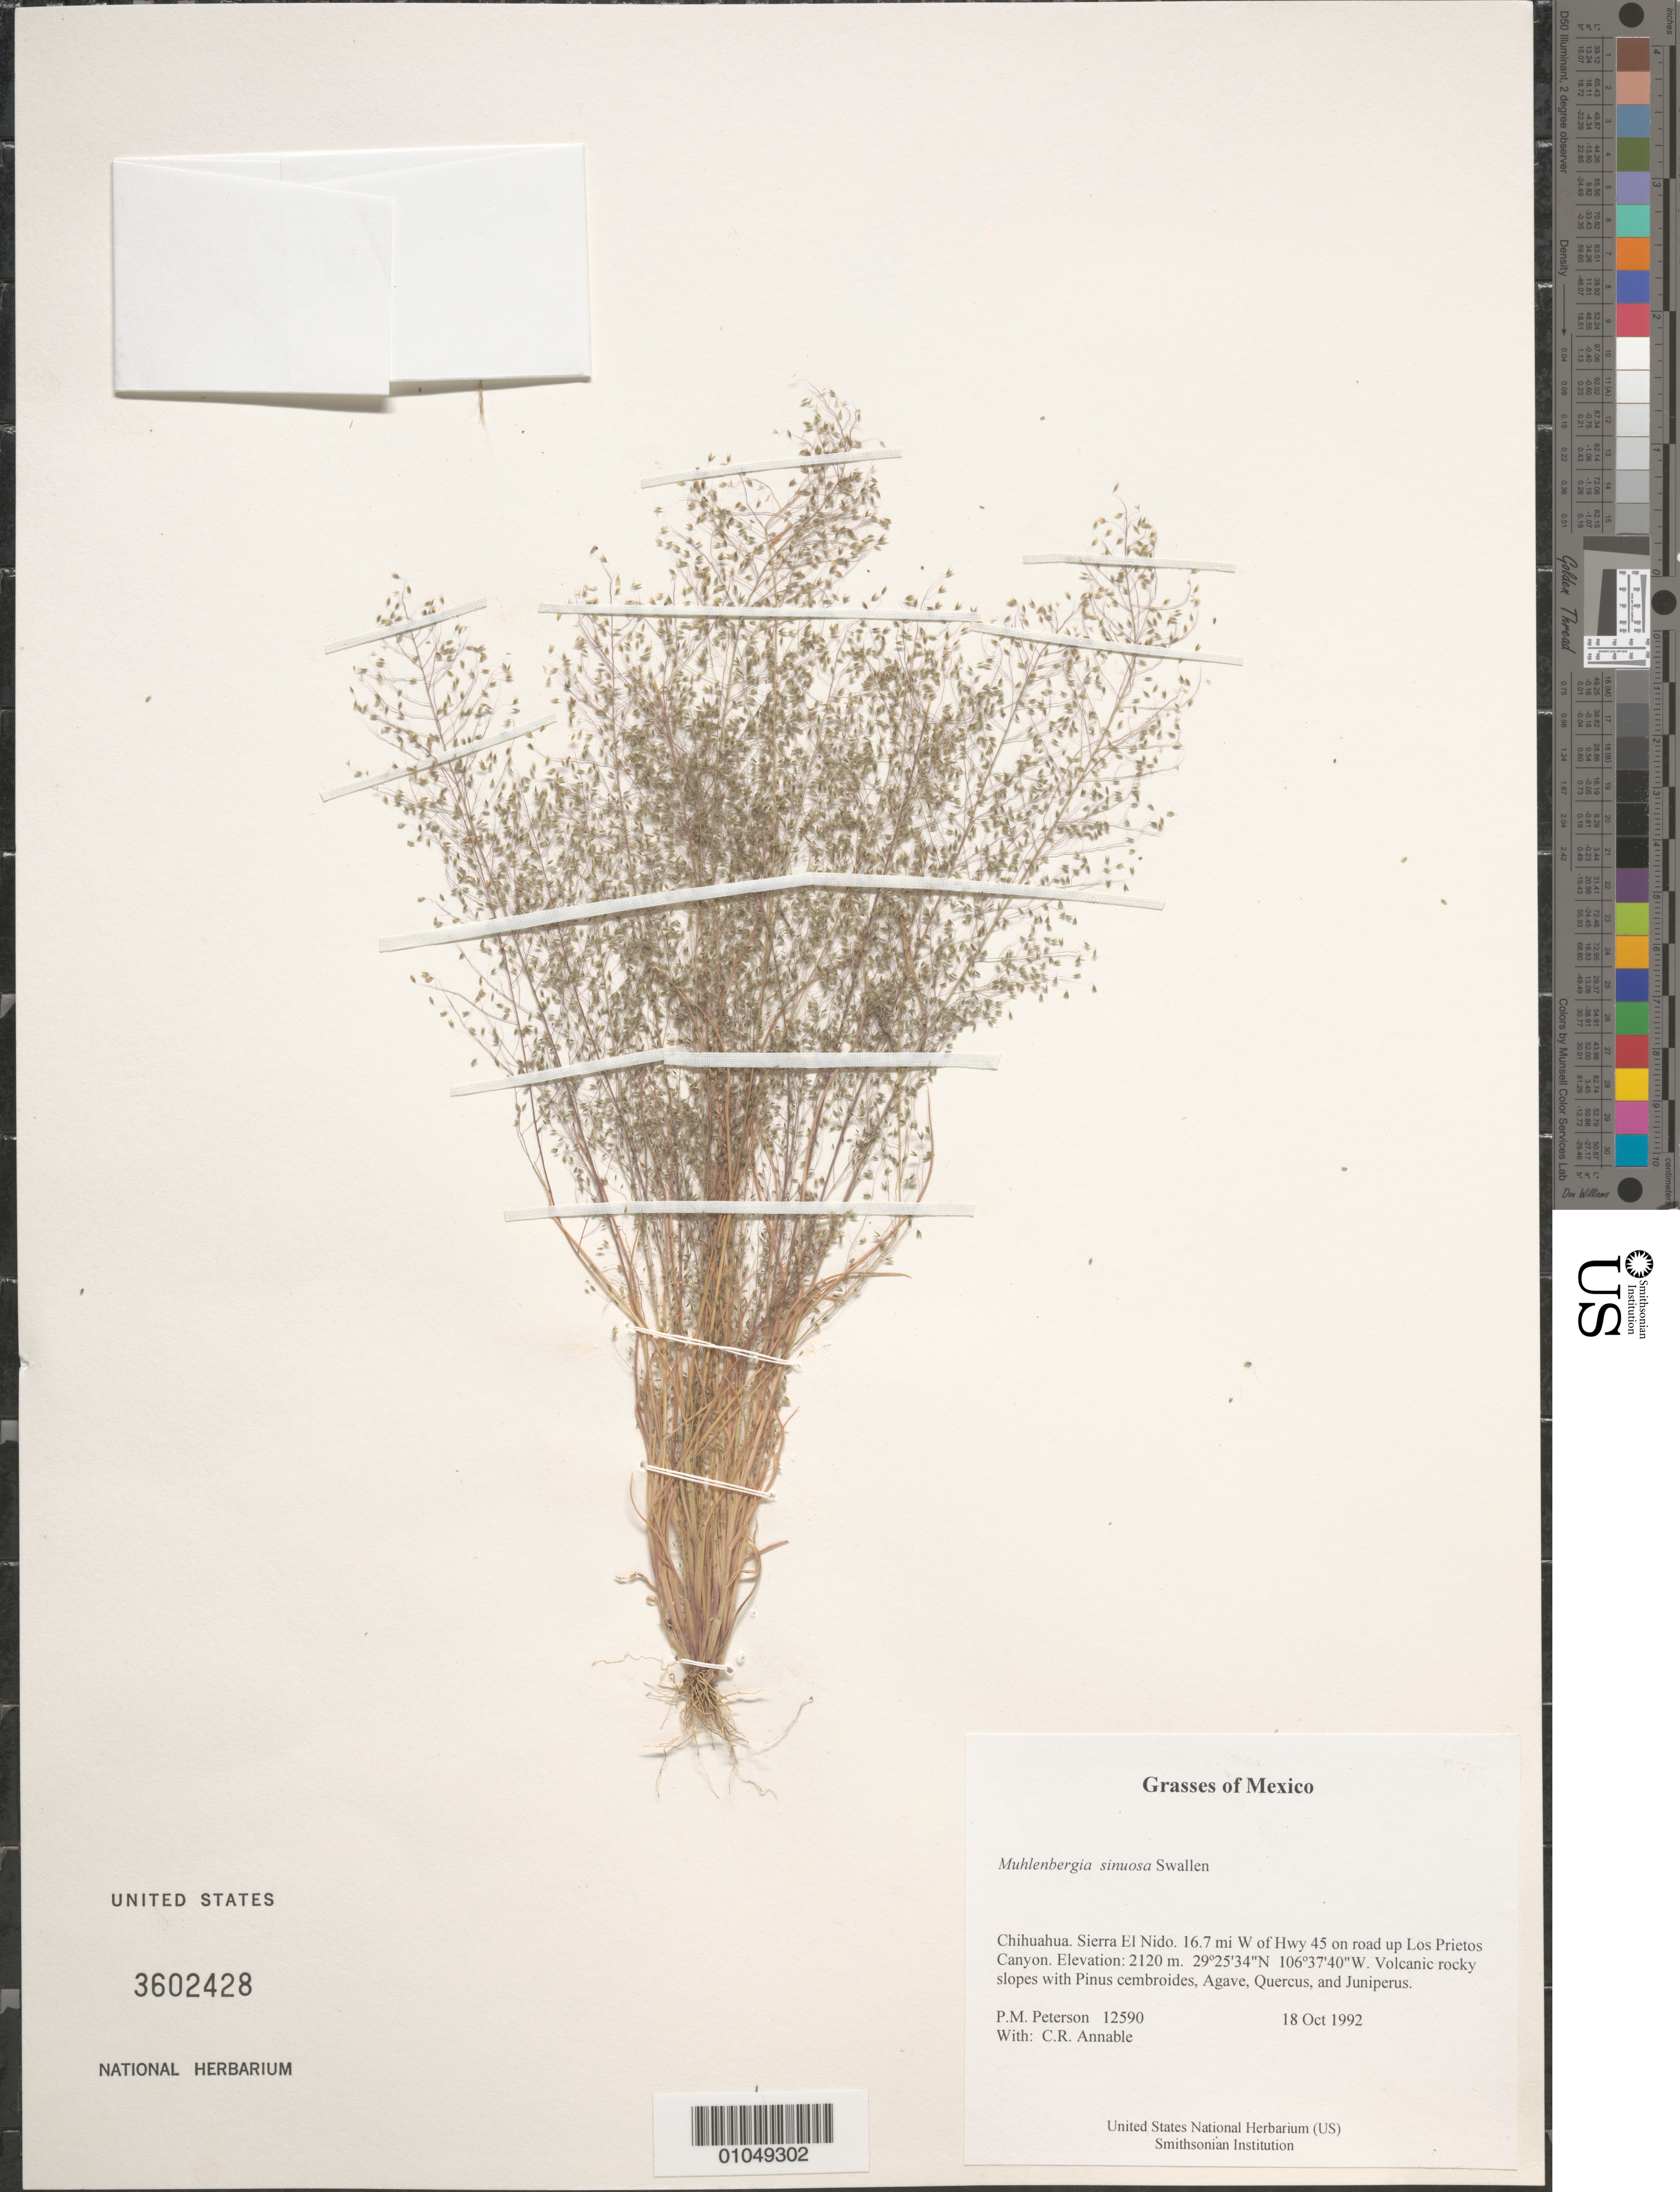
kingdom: Plantae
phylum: Tracheophyta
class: Liliopsida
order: Poales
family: Poaceae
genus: Muhlenbergia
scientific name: Muhlenbergia sinuosa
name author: Swallen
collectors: P. M. Peterson & C. R. Annable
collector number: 12590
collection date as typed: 18 Oct 1992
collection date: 1992-10-18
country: Mexico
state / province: Chihuahua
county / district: Sierra El Nido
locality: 16.7 mi W of Hwy 45 on road up Los Prietos Canyon.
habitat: Volcanic rocky slopes with Pinus cembroides, Agave, Quercus, and Juniperus.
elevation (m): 2120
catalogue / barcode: US 3602428